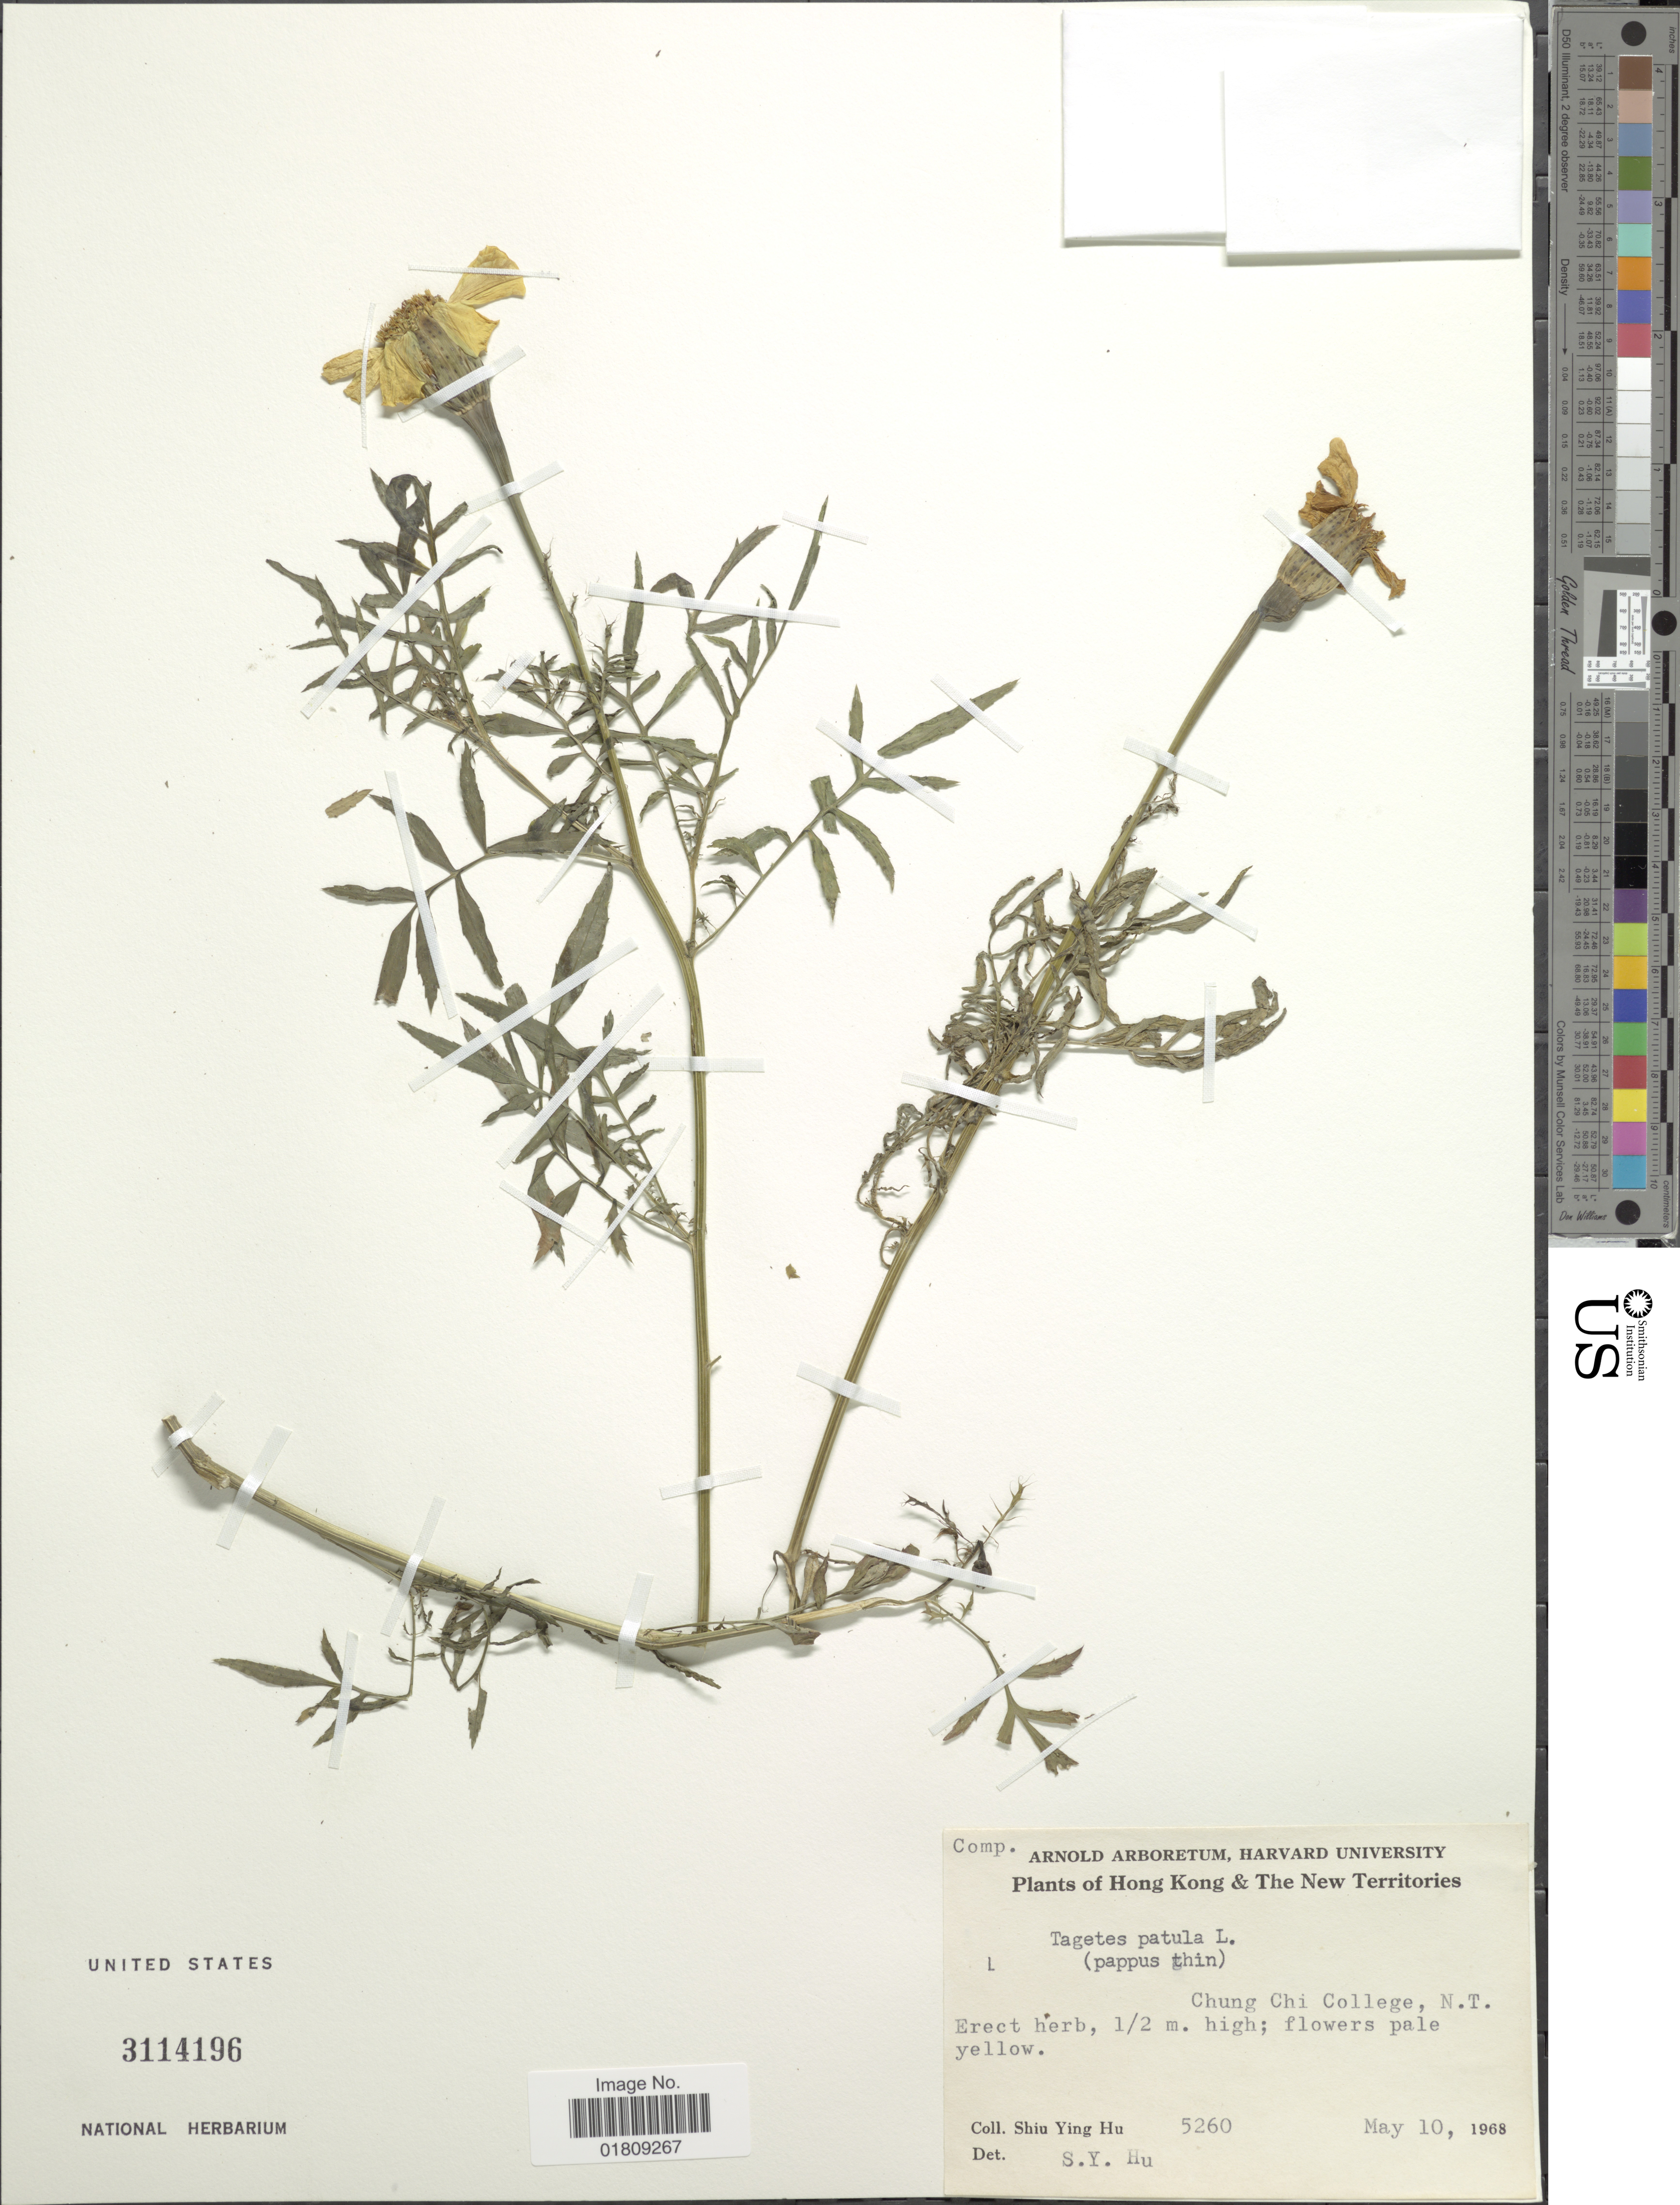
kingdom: Plantae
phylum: Tracheophyta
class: Magnoliopsida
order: Asterales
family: Asteraceae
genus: Tagetes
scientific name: Tagetes patula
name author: L.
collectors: S. Y. Hu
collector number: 5260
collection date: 1968-05-10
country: China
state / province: Hong Kong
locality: The New Territories, Chung Chi College, N. T.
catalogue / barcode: US 3114196